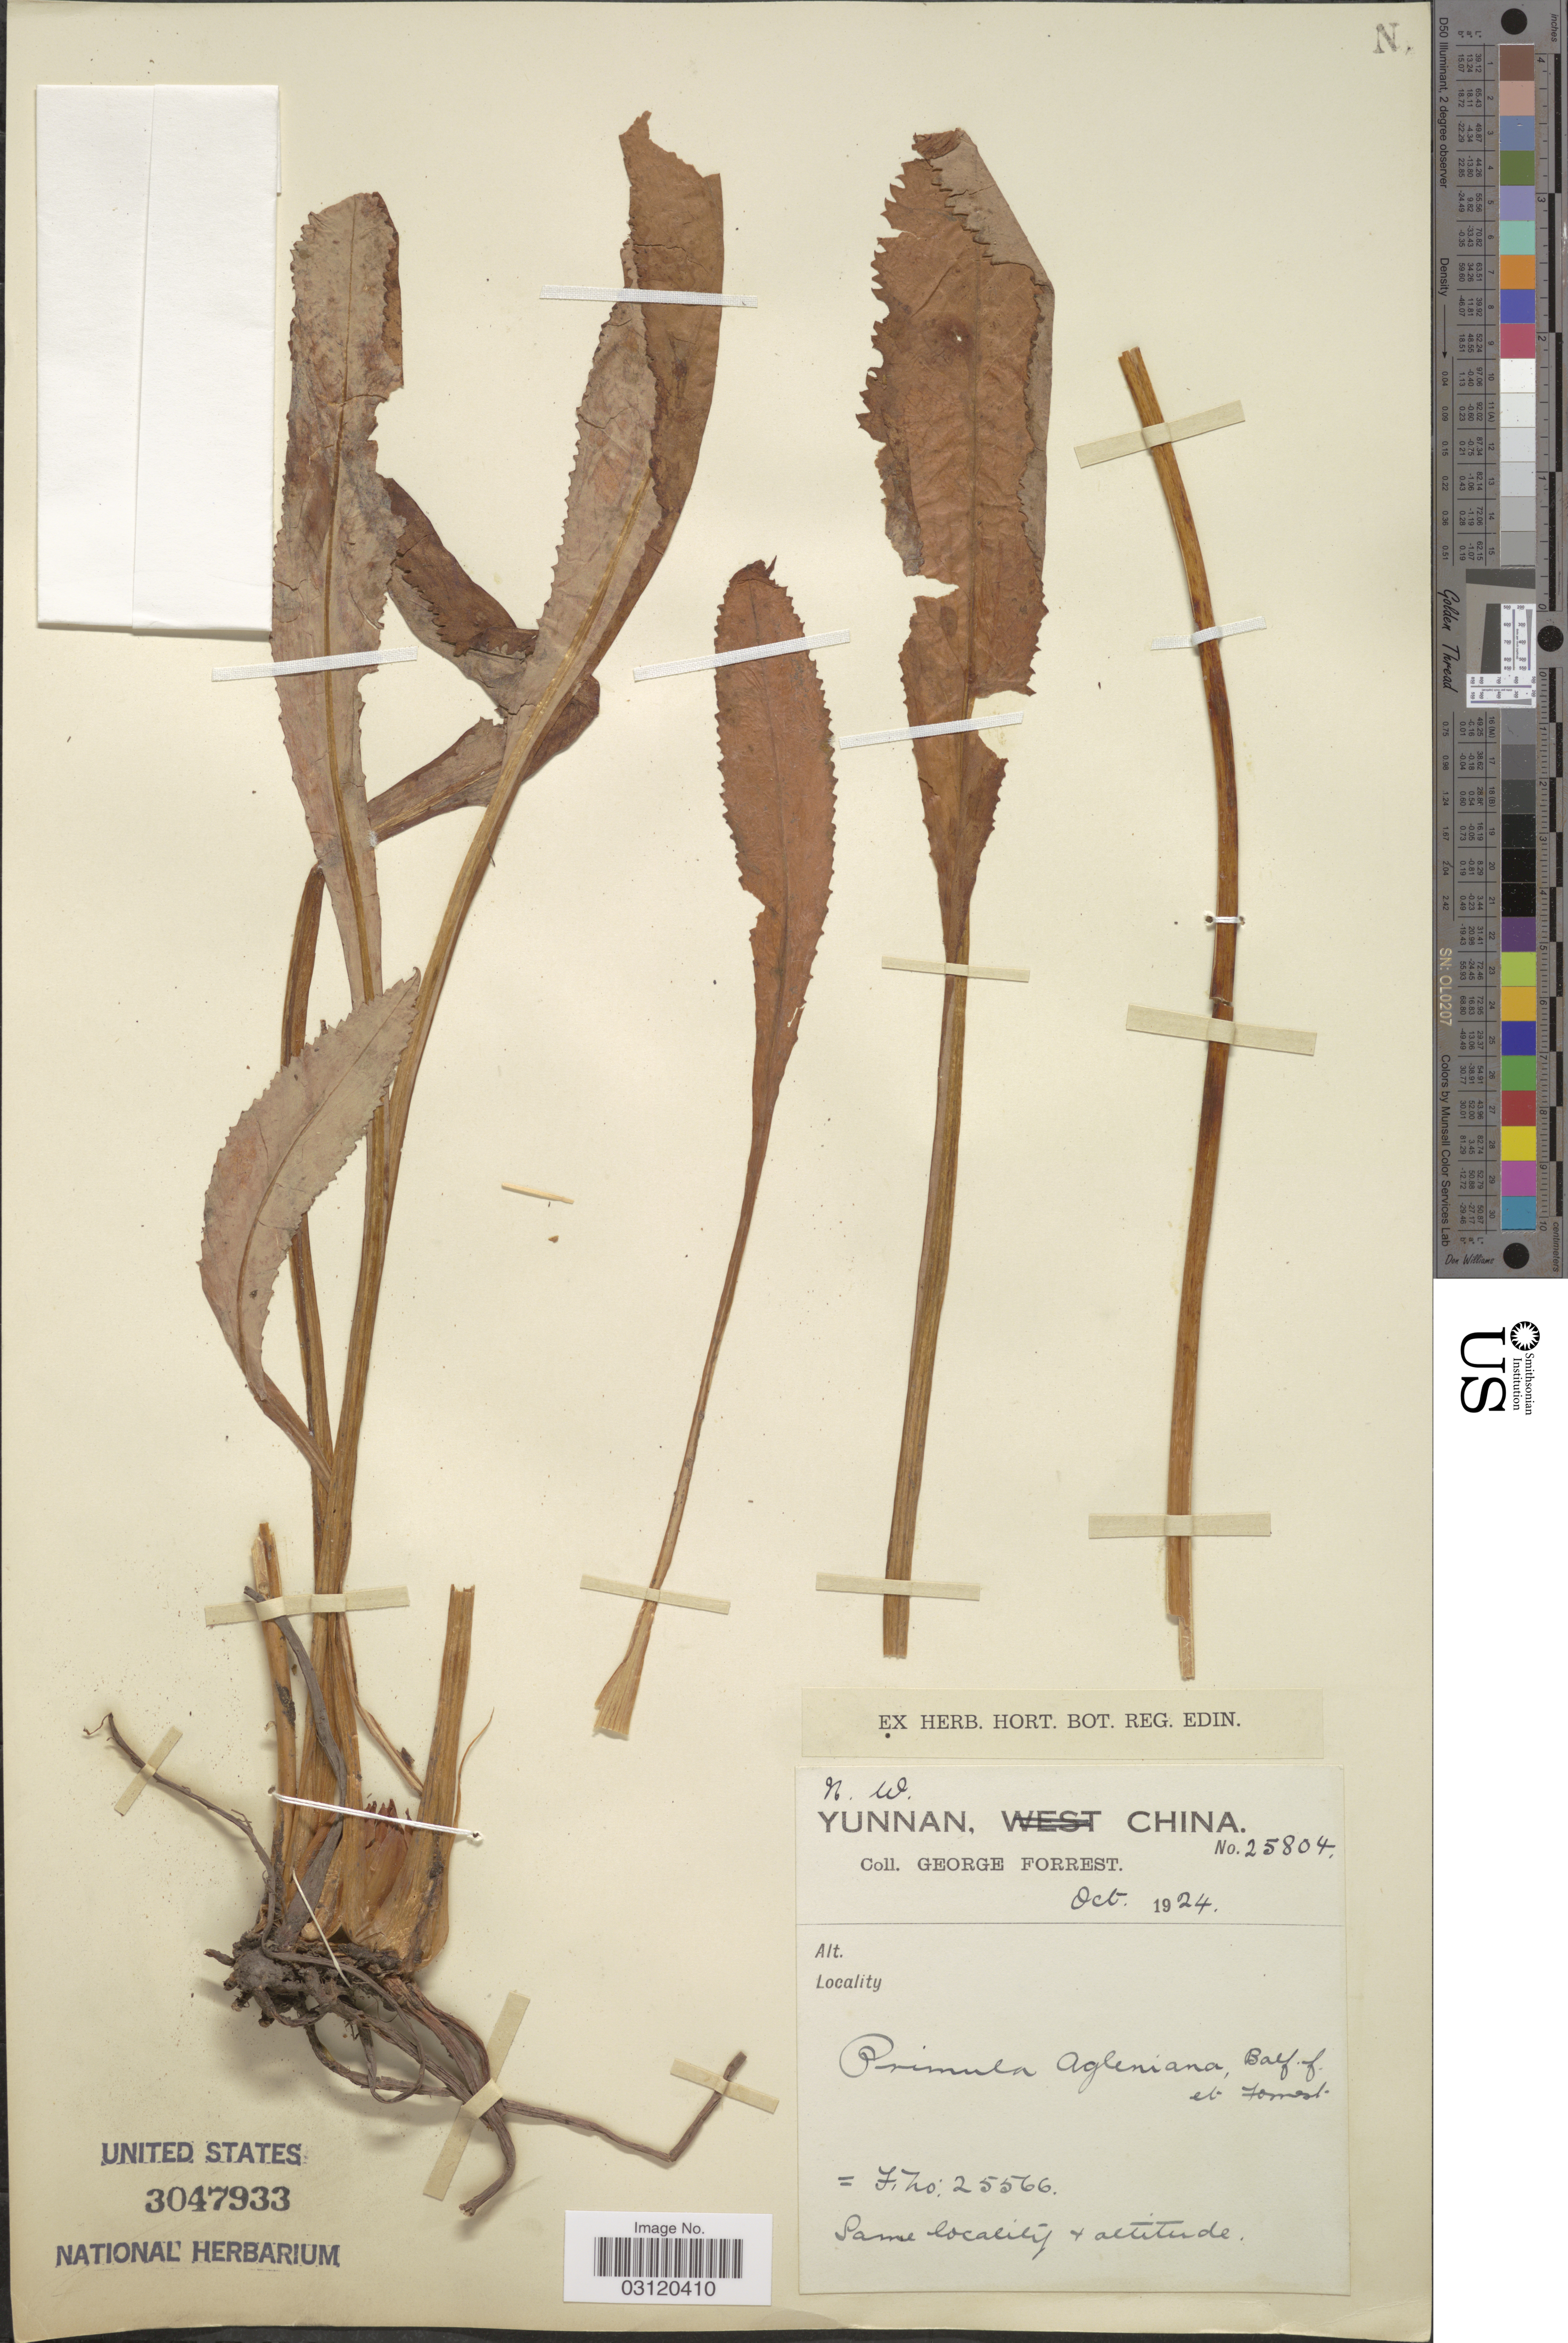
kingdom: Plantae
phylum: Tracheophyta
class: Magnoliopsida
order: Ericales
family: Primulaceae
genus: Primula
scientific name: Primula agleniana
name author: Balf. f. & Forrest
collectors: G. Forrest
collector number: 25804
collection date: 1924-10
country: China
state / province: Yunnan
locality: N.W. Yunnan.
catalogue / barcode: US 3047933